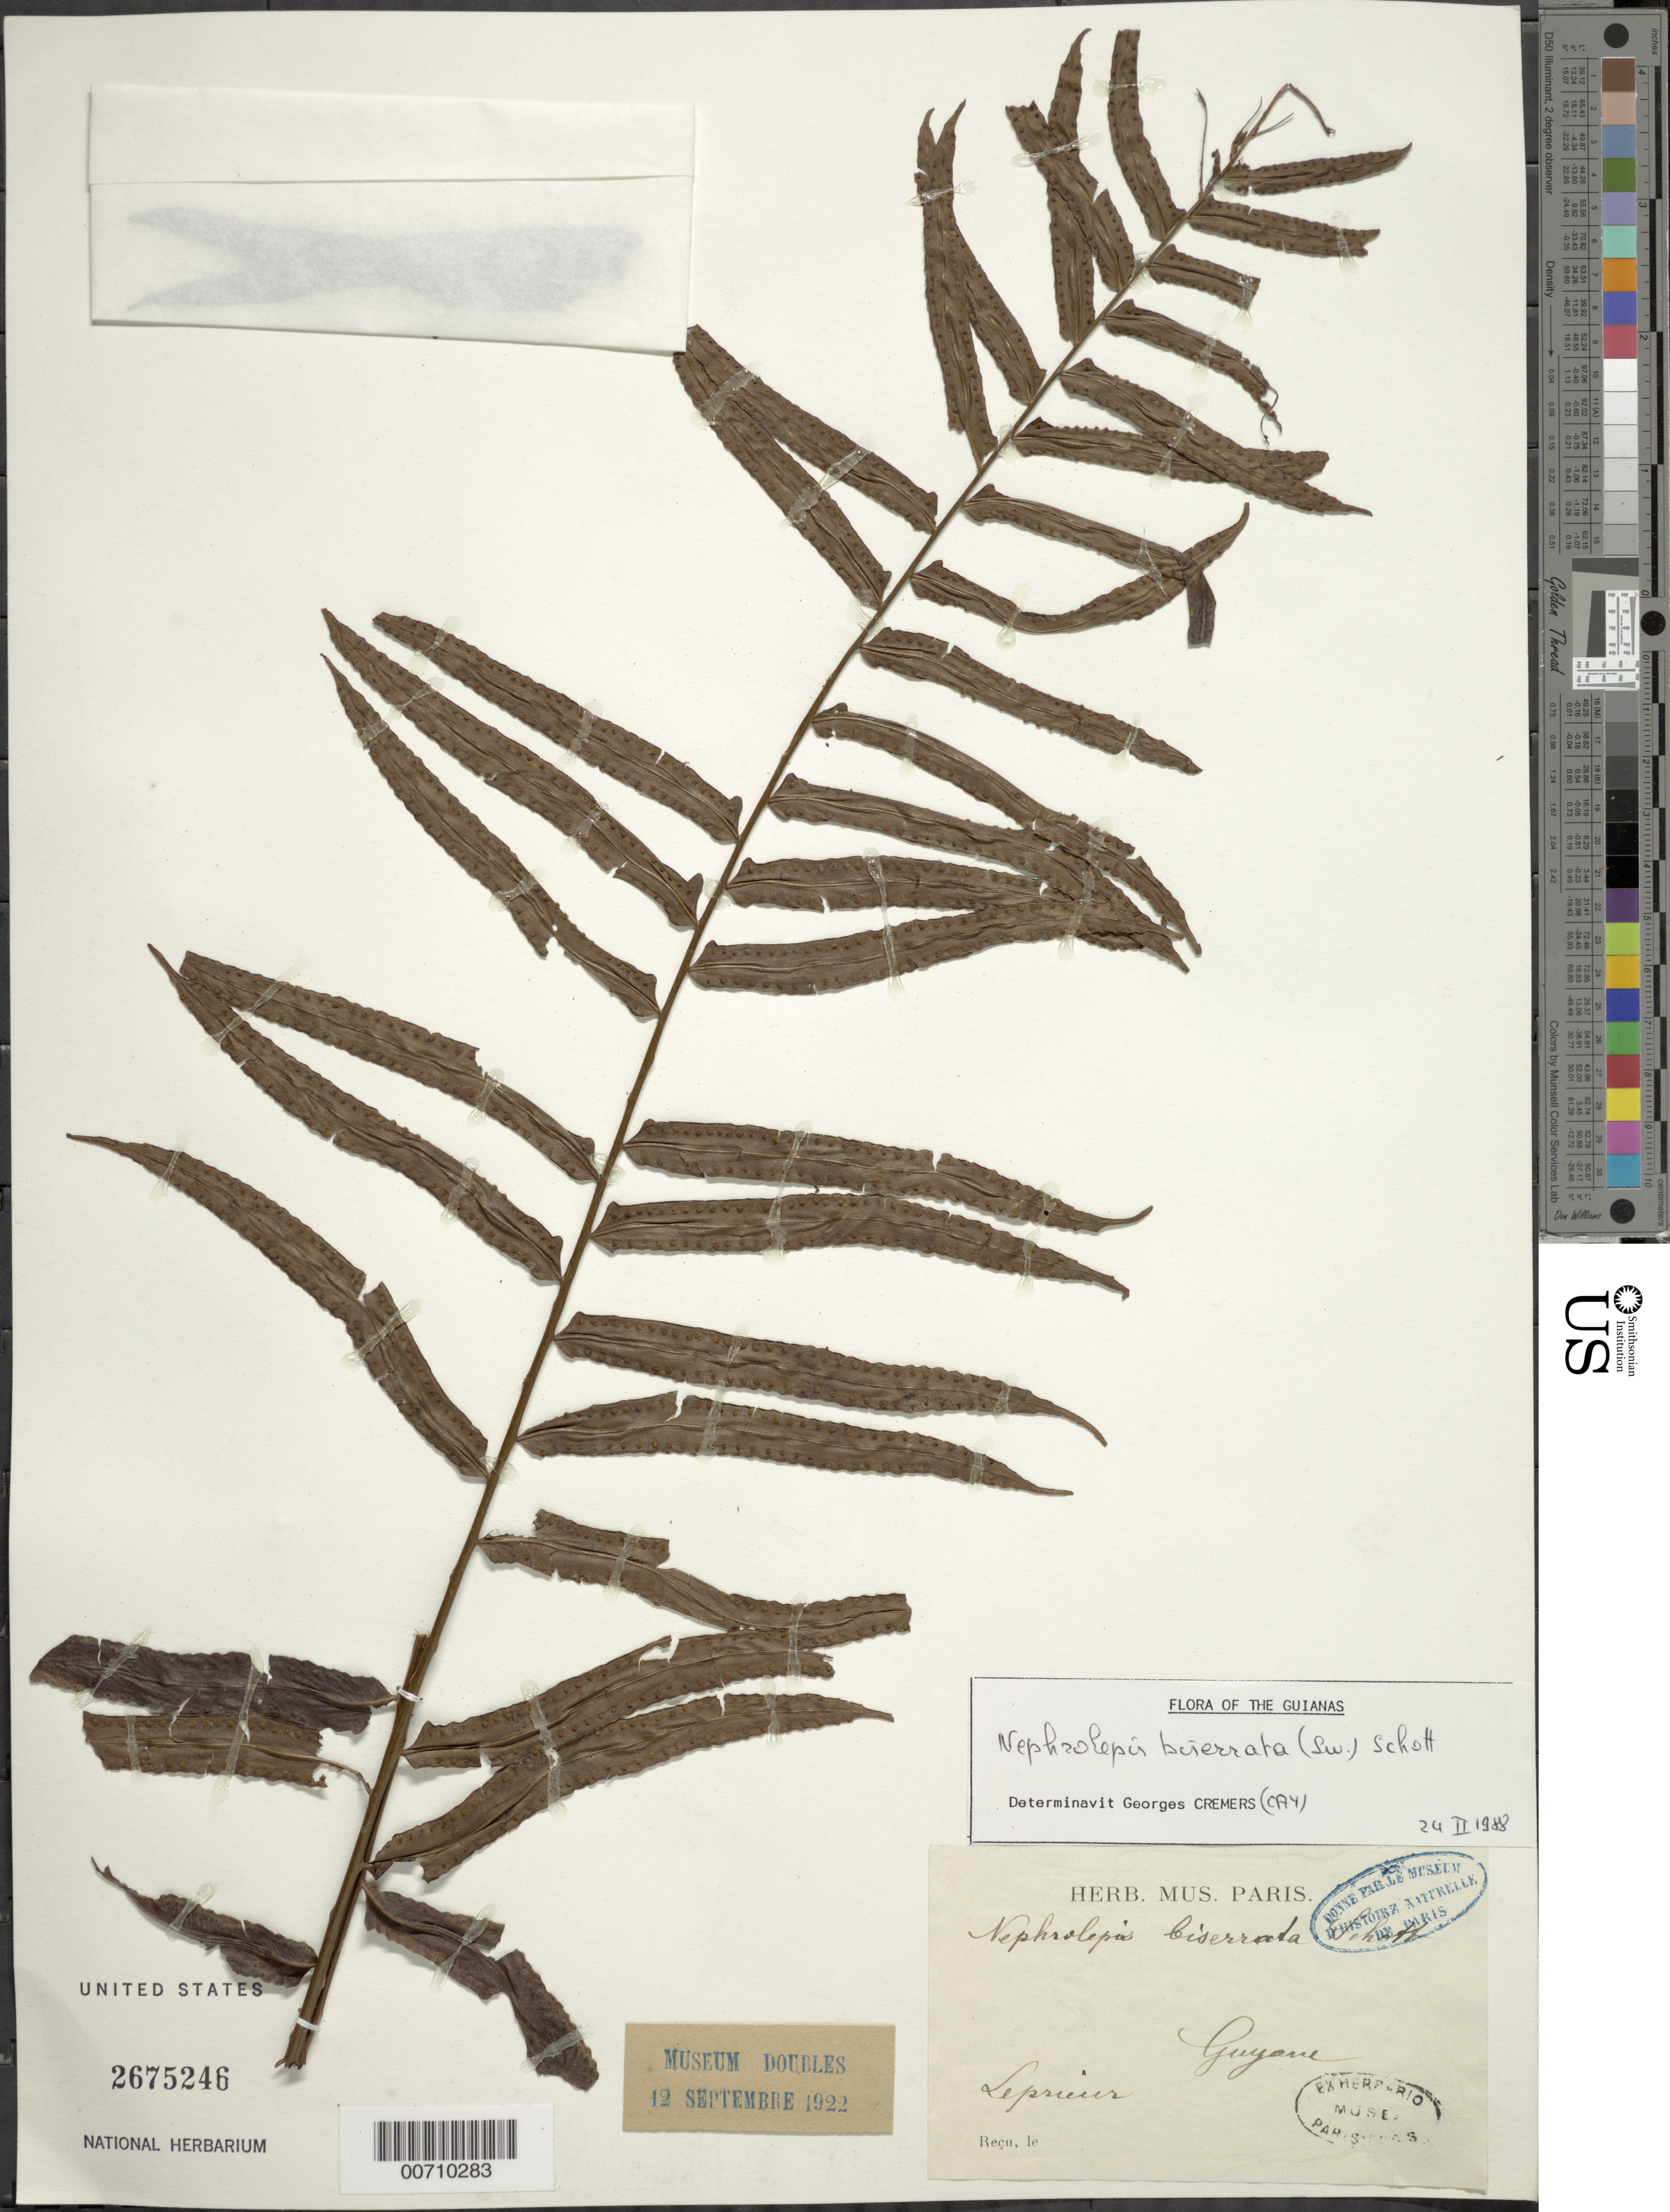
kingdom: Plantae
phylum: Tracheophyta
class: Polypodiopsida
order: Polypodiales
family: Nephrolepidaceae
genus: Nephrolepis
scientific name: Nephrolepis biserrata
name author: (Sw.) Schott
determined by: Cremers, Georges A.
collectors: F. M. R. Leprieur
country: French Guiana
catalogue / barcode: US 2675246